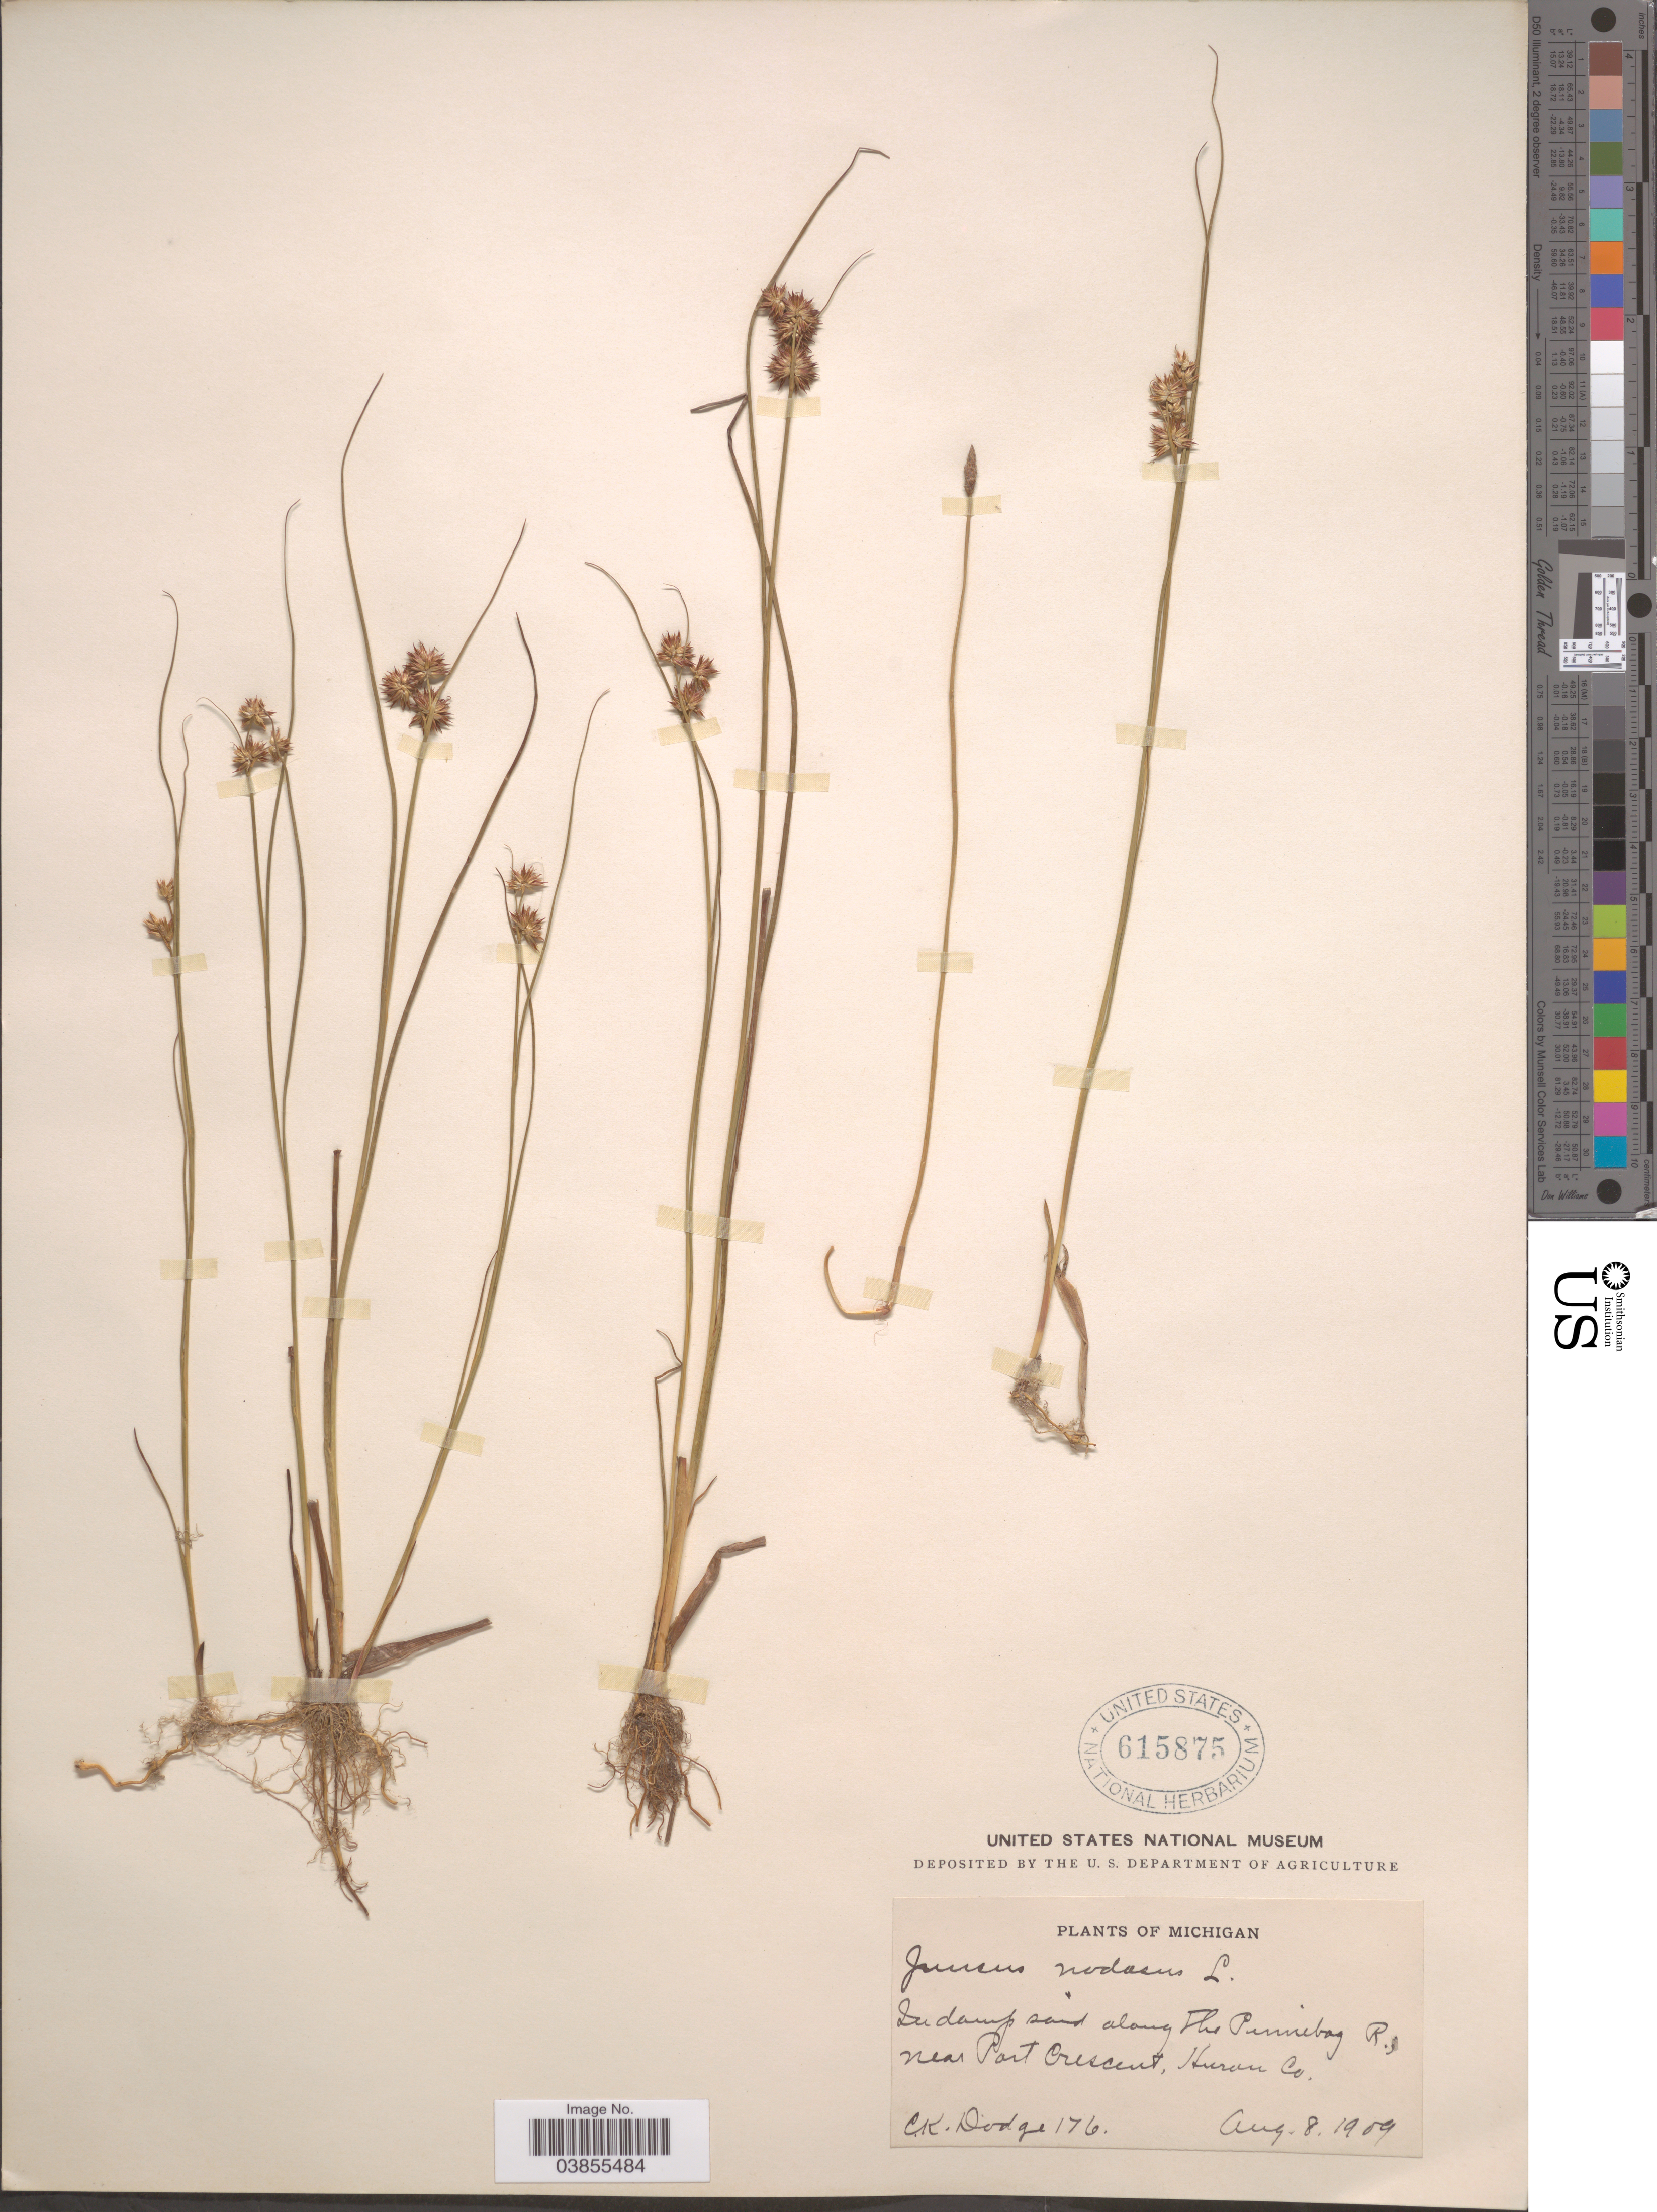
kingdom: Plantae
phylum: Tracheophyta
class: Liliopsida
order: Poales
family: Juncaceae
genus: Juncus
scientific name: Juncus nodosus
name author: L.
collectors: C. Dodge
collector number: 176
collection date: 1909-08-08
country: United States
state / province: Michigan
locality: In damp sand along The Pennibog R., near Port Crescent, Huron Co.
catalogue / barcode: US 615875